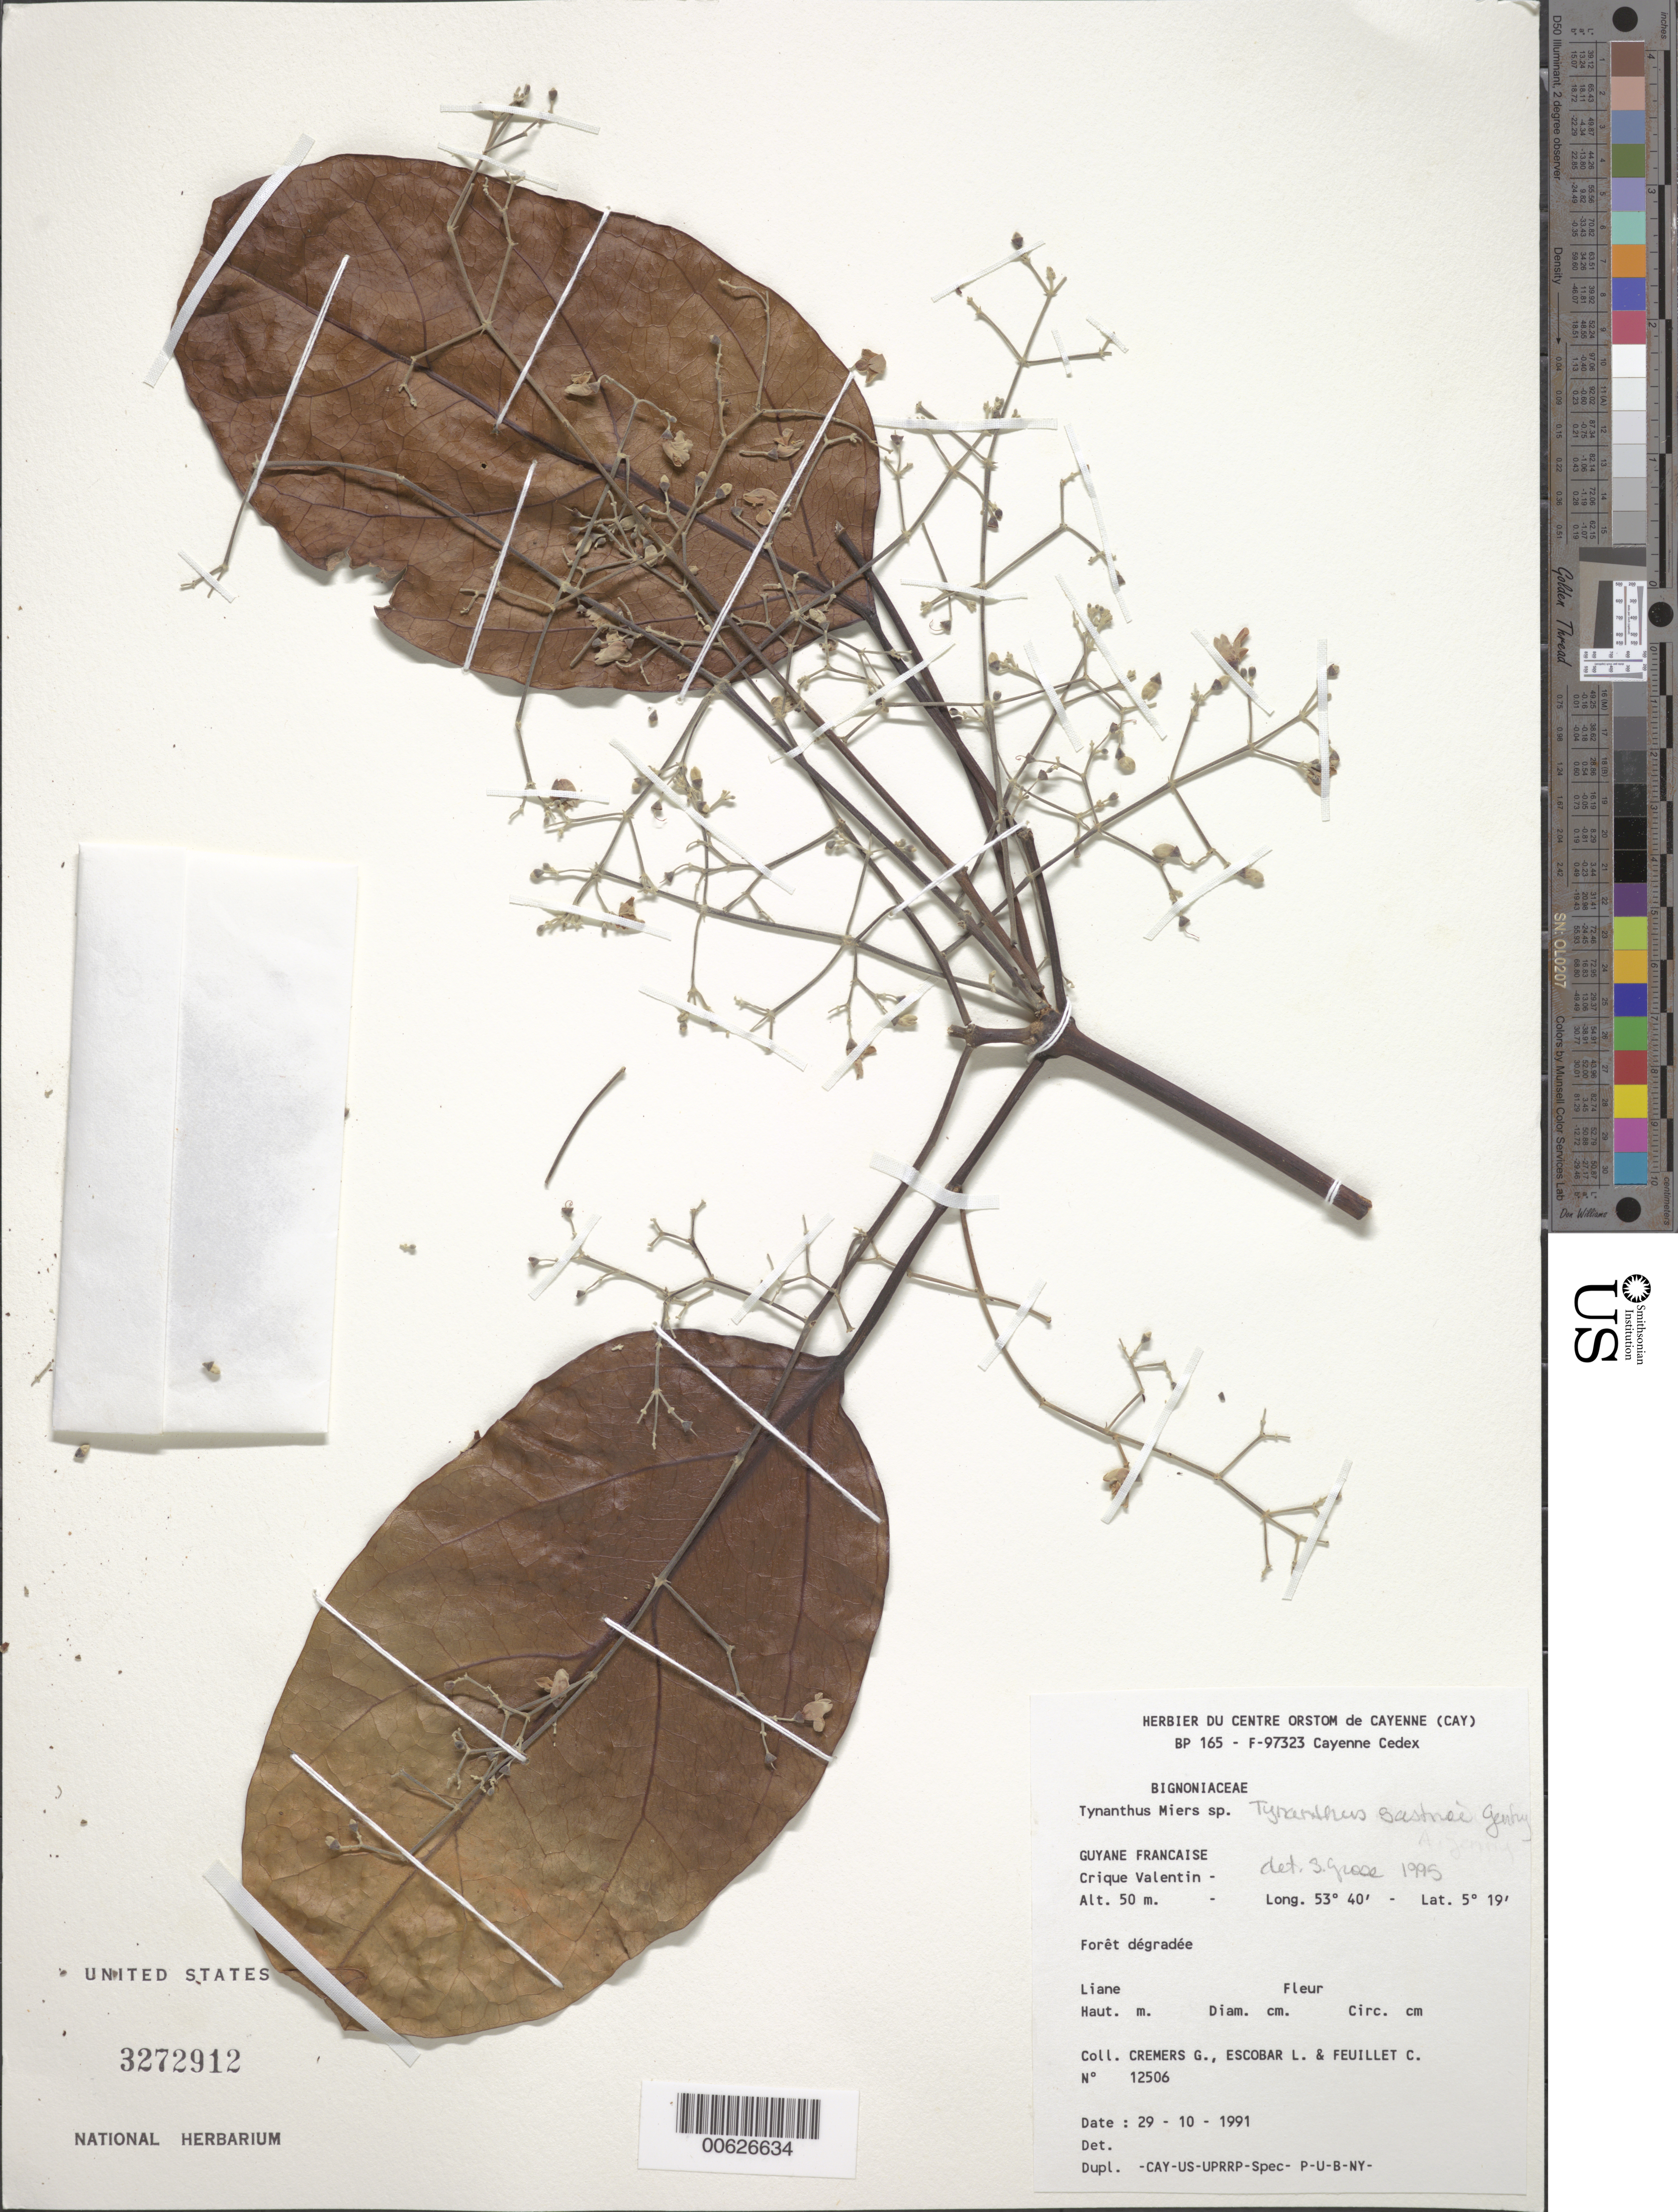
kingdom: Plantae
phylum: Tracheophyta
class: Magnoliopsida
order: Lamiales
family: Bignoniaceae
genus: Tynanthus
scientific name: Tynanthus sastrei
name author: A.H. Gentry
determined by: Grose, S. O.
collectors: G. Cremers, L. Escobar & C. Feuillet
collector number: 12506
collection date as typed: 29-Oct-91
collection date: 1991-10-29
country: French Guiana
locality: Crique Valentin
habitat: Disturbed forest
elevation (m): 50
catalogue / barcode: US 3272912